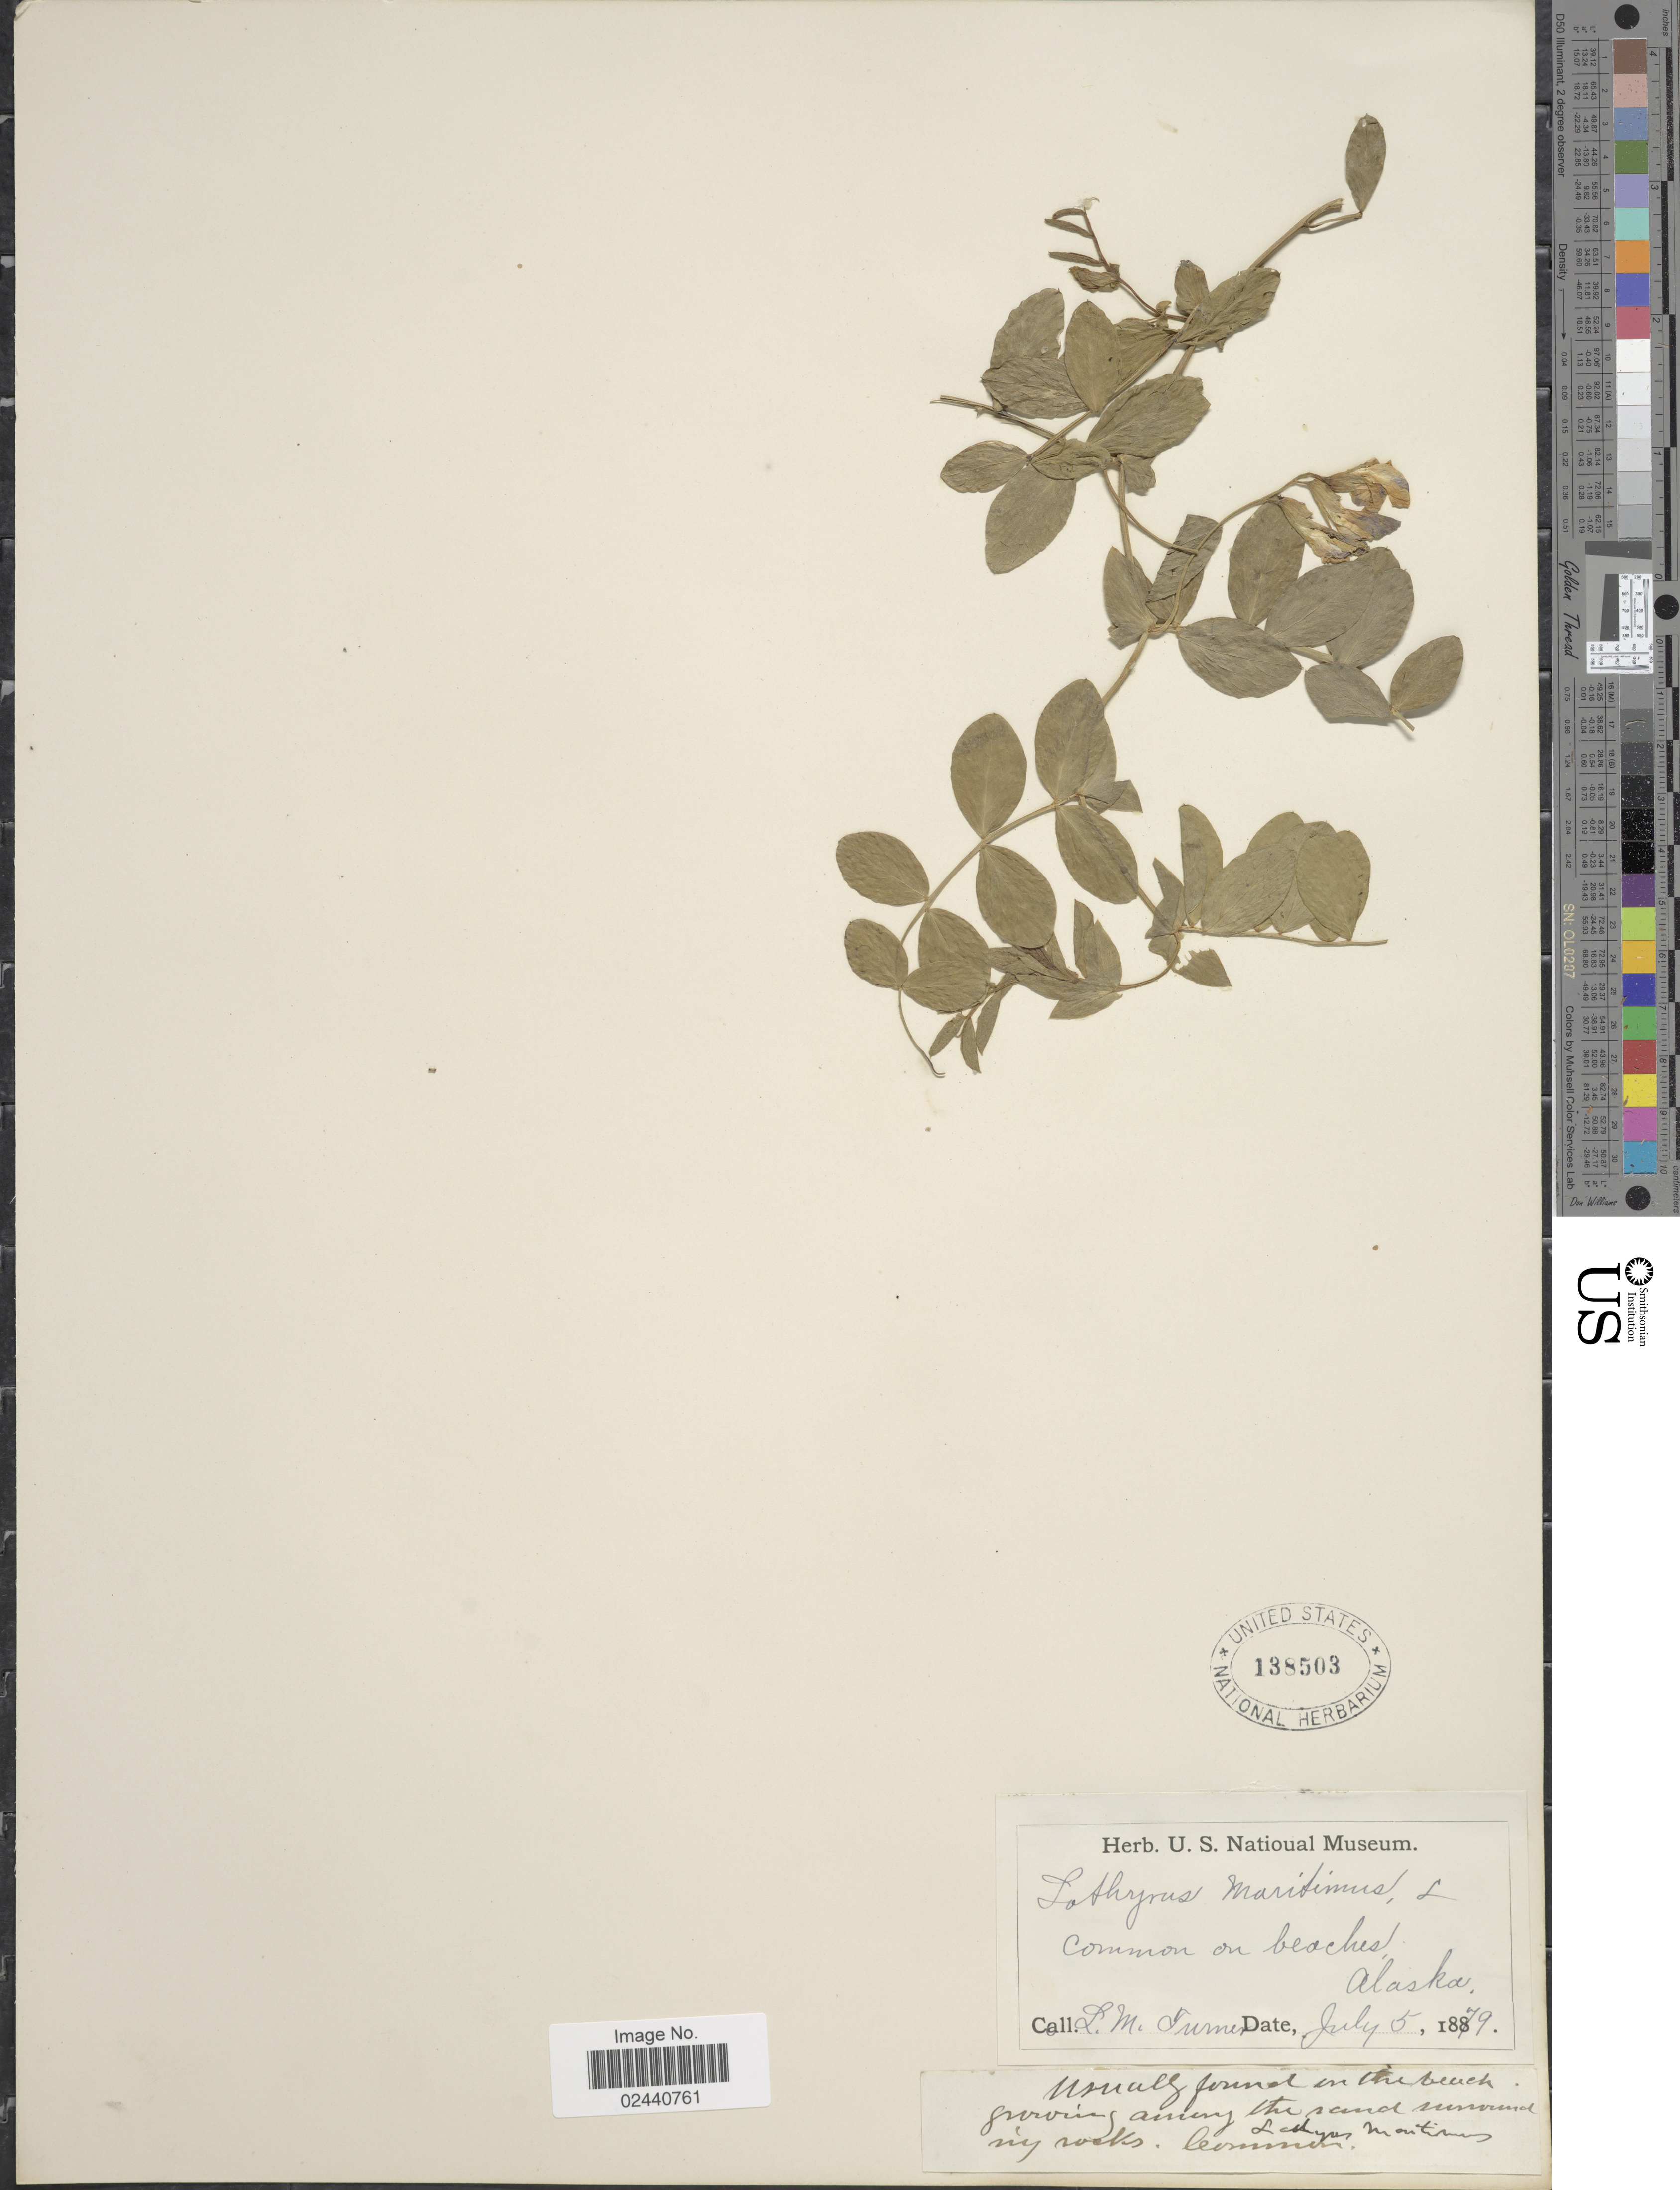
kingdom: Plantae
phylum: Tracheophyta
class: Magnoliopsida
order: Fabales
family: Fabaceae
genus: Lathyrus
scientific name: Lathyrus japonicus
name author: Willd.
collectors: L. M. Turner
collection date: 1879-07-05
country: United States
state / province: Alaska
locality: Common on beaches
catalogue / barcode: US 138503